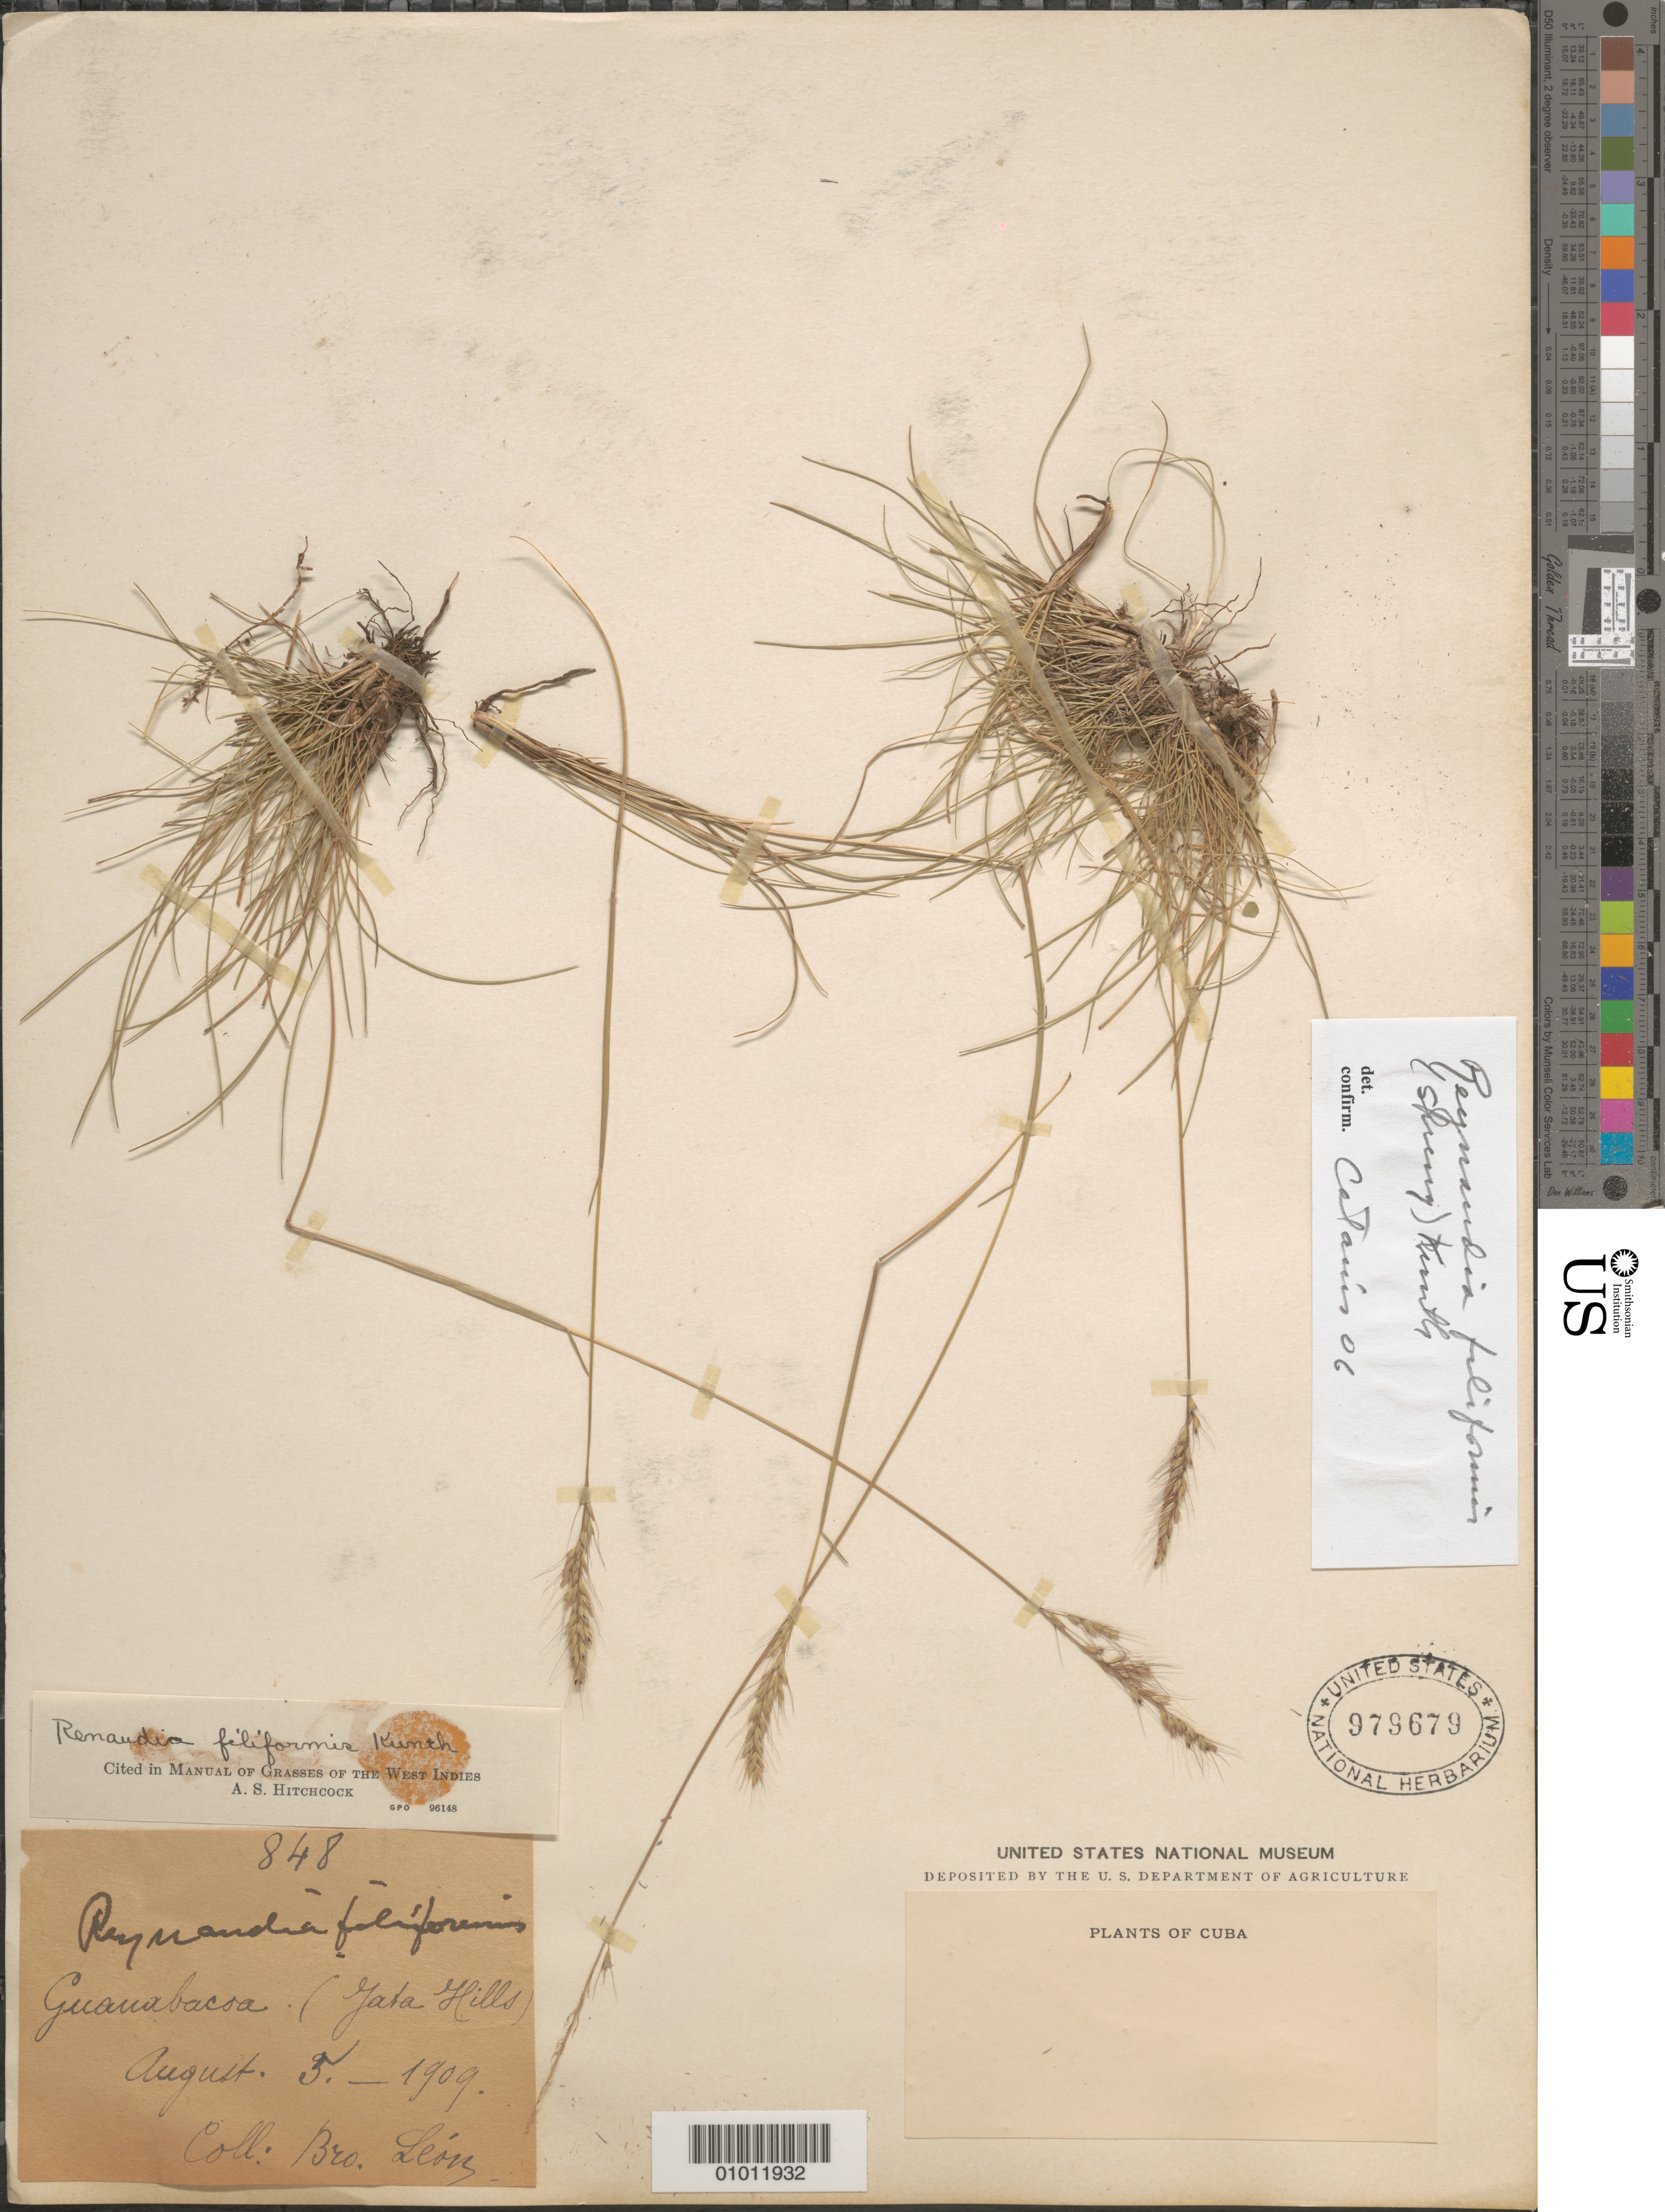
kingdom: Plantae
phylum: Tracheophyta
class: Liliopsida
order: Poales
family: Poaceae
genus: Reynaudia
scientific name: Reynaudia filiformis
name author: (Spreng. ex Schult.) Kunth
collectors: Bro. León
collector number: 848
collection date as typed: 05 Aug 1909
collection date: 1909-08-05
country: Cuba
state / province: La Habana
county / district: Municipio Guanabacoa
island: Cuba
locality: Guanabacoa, Jata (sp) Hills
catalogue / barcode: US 979679